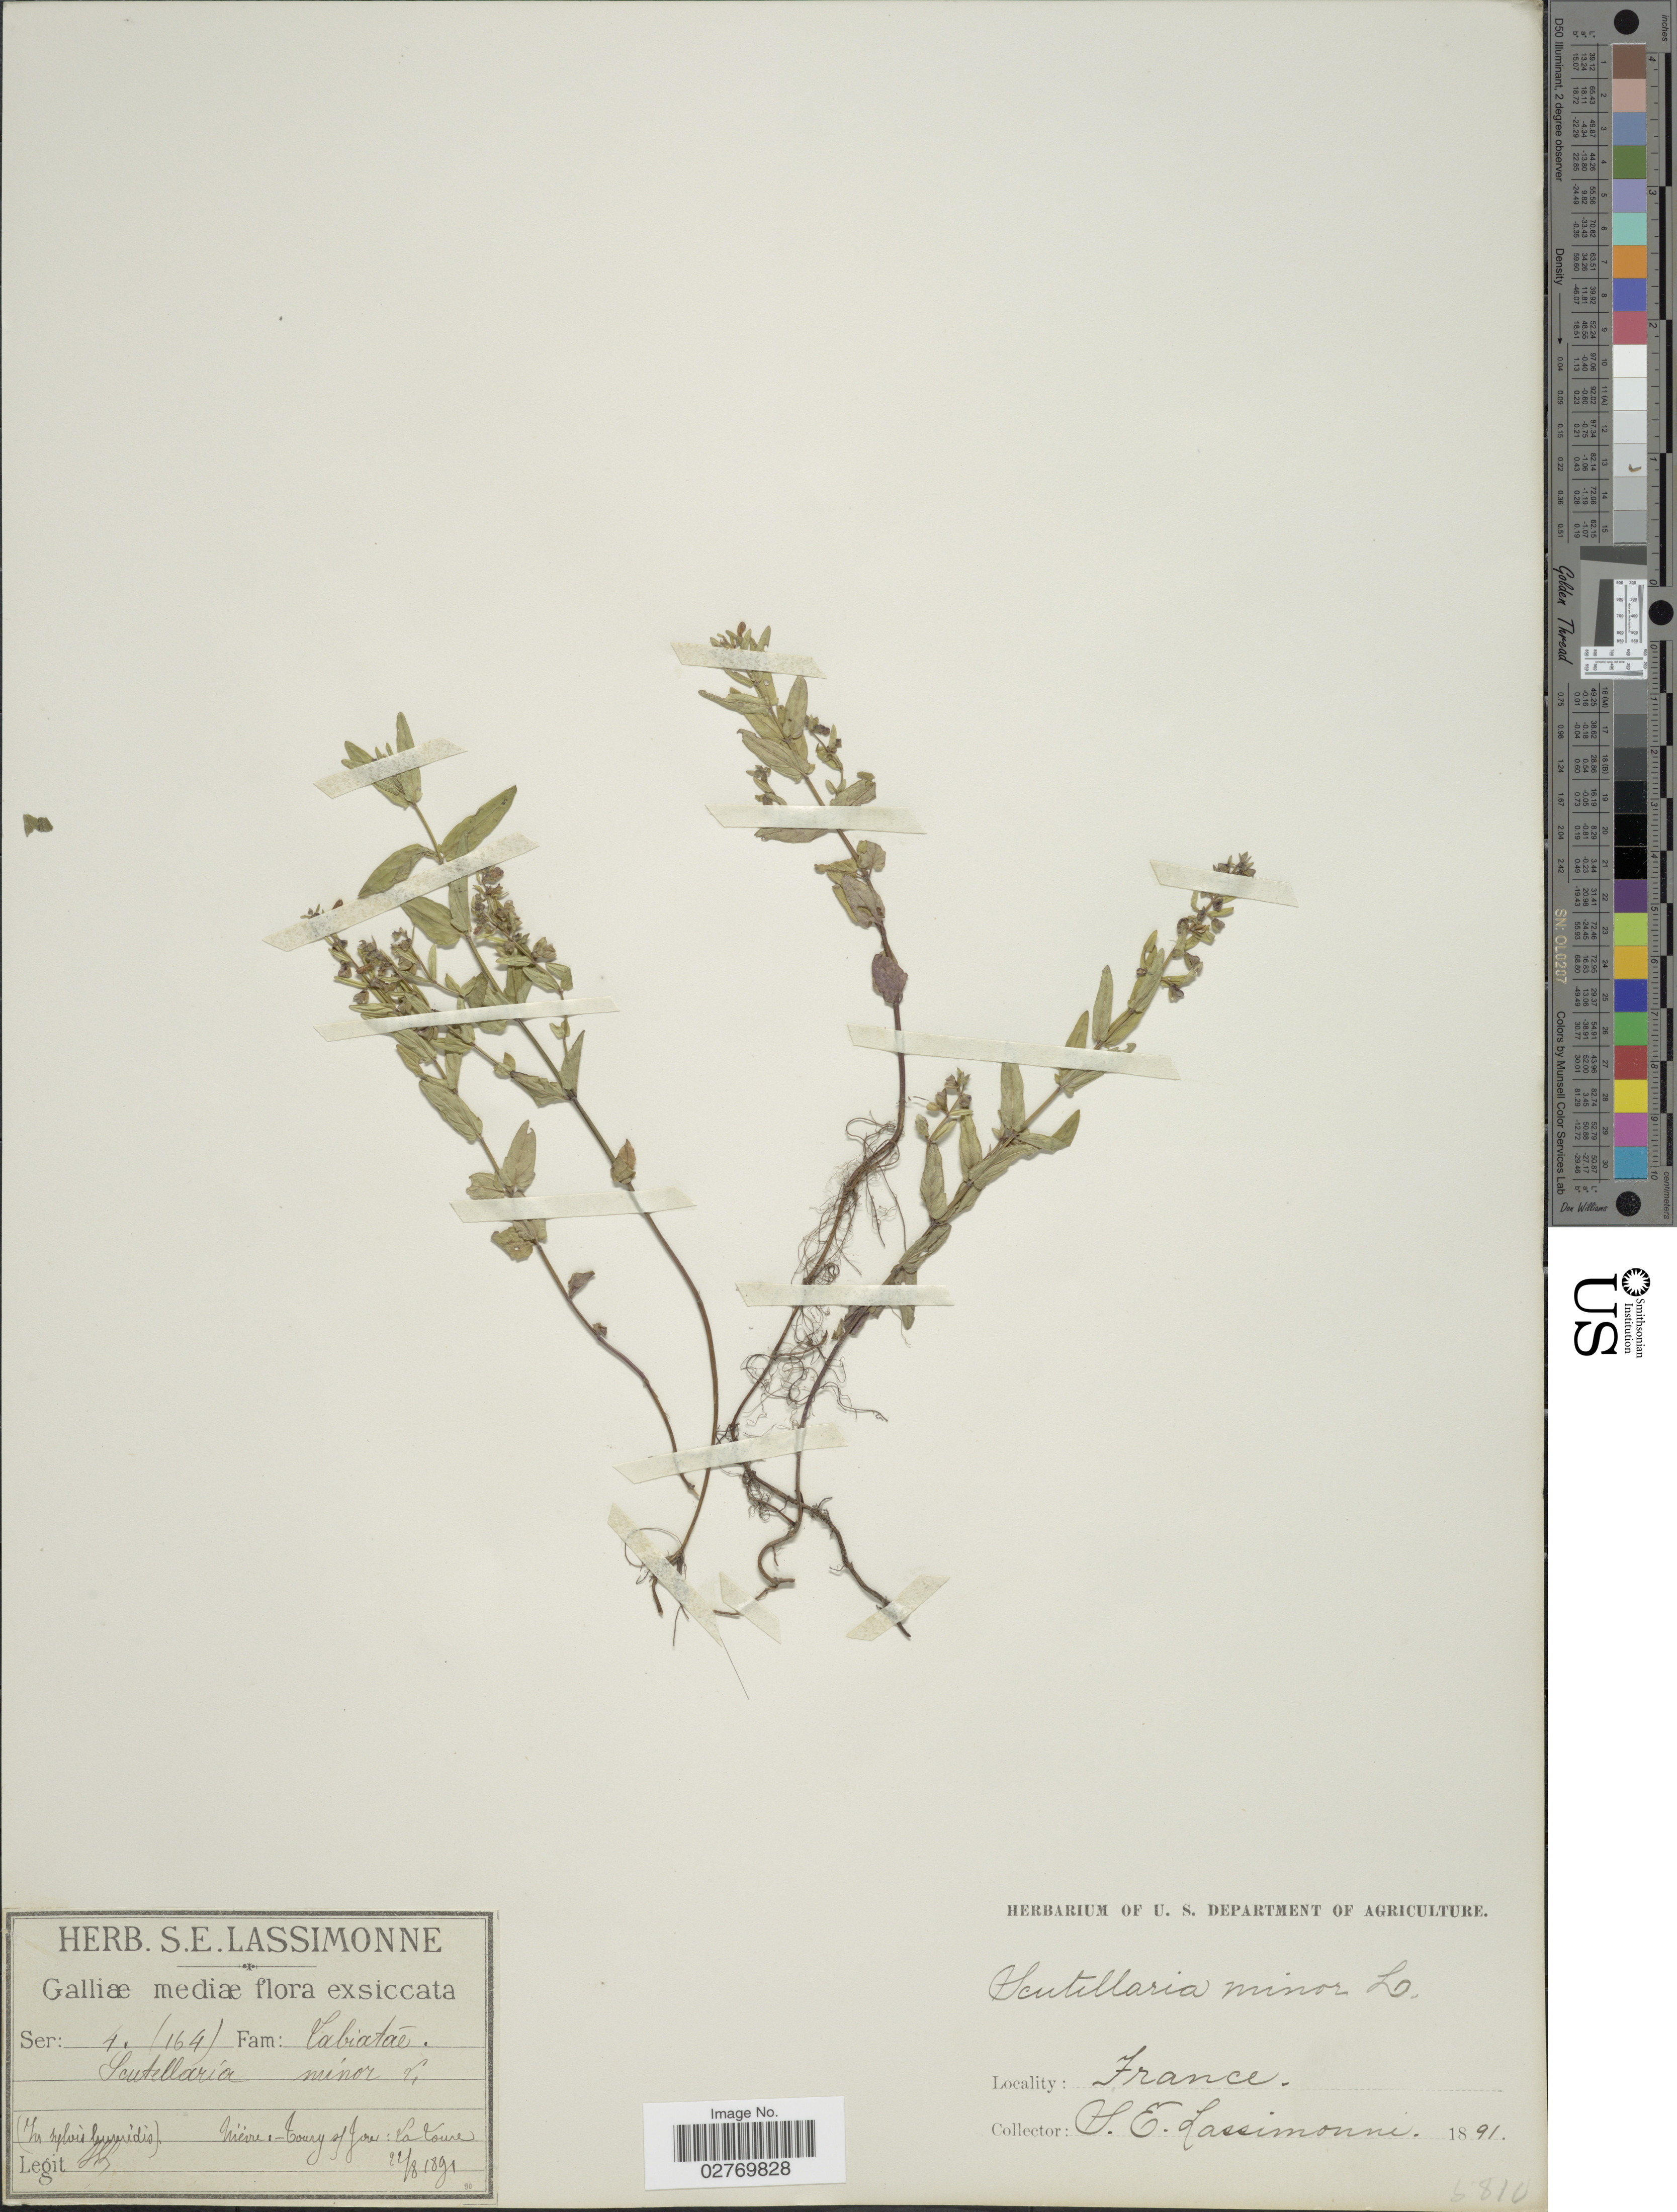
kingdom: Plantae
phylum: Tracheophyta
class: Magnoliopsida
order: Lamiales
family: Lamiaceae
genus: Scutellaria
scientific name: Scutellaria minor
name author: Huds.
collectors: S. Lassimonne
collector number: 4(164)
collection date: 1891-08-22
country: France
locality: Galliæ. (In sylvis humidis). Nievie-Coury sf Jour: La Toure.